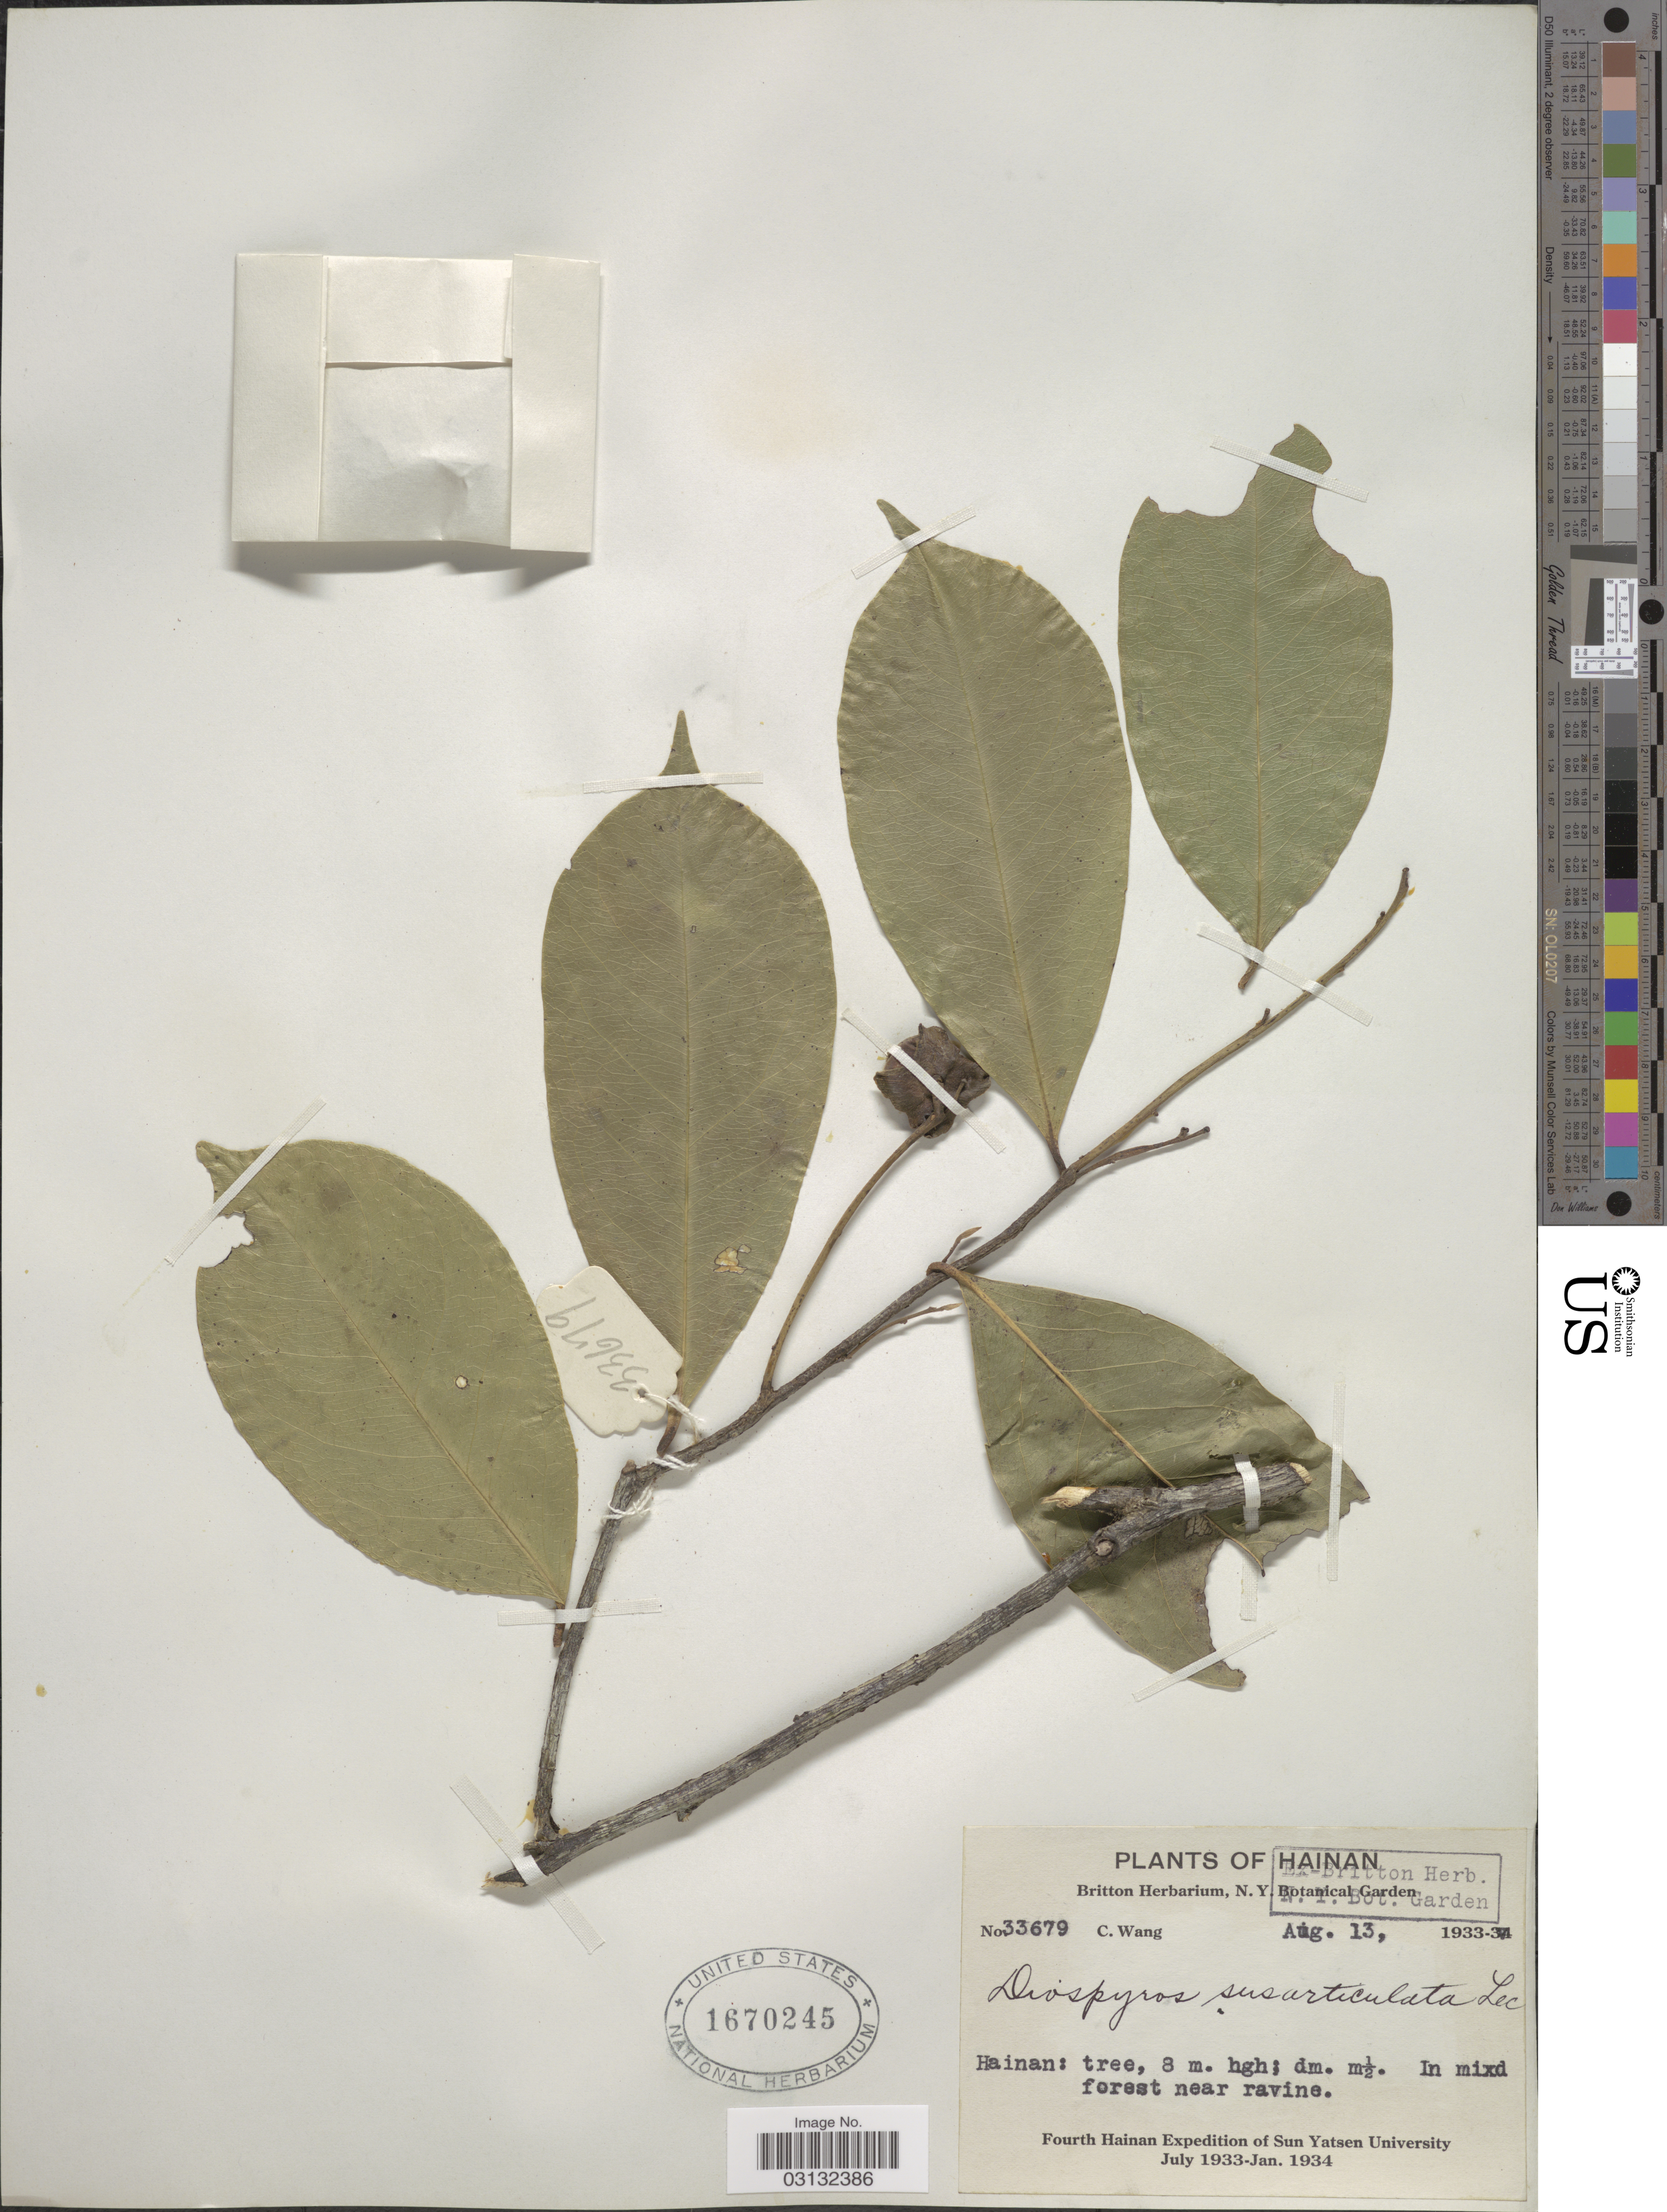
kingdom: Plantae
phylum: Tracheophyta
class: Magnoliopsida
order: Ericales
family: Ebenaceae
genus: Diospyros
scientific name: Diospyros susarticulata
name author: Lecomte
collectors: C. Wang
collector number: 33679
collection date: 1933-08-13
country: China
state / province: Hainan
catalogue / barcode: US 1670245